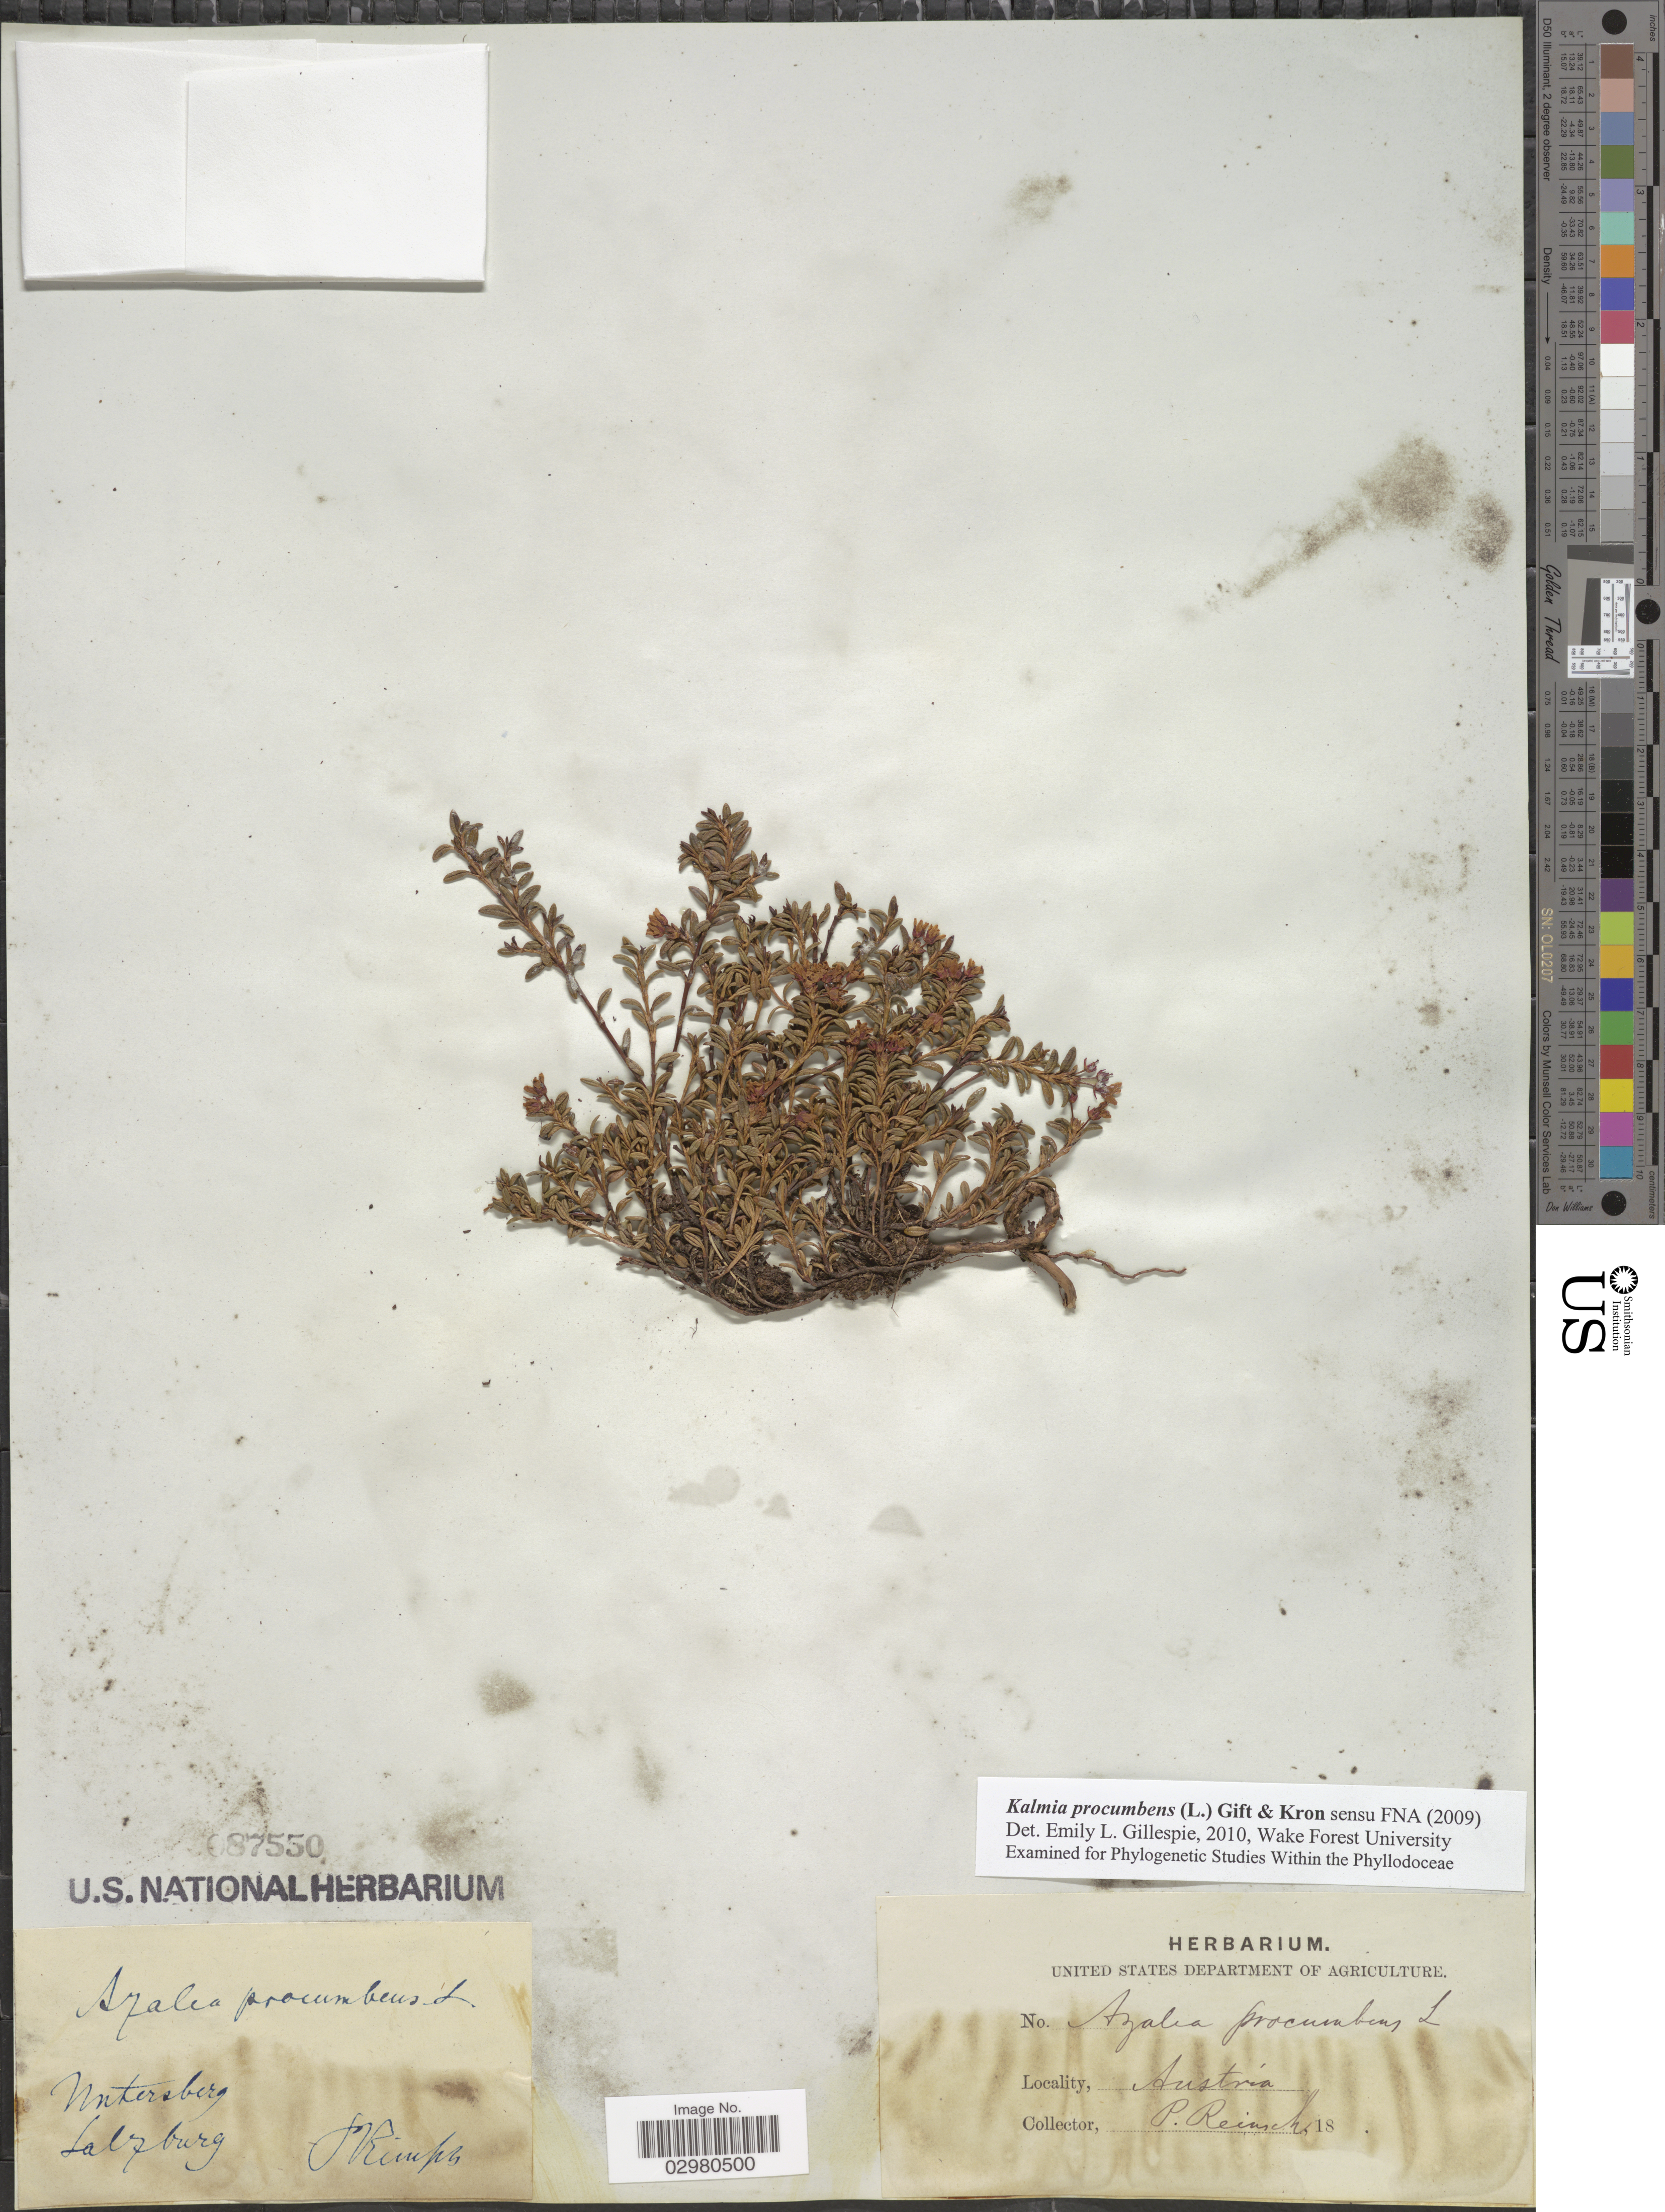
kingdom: Plantae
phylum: Tracheophyta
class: Magnoliopsida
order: Ericales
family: Ericaceae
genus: Loiseleuria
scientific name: Loiseleuria procumbens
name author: (L.) Desv.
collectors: P. Reinsch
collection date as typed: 18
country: Austria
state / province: Salzburg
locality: Untersberg.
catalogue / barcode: US 87550